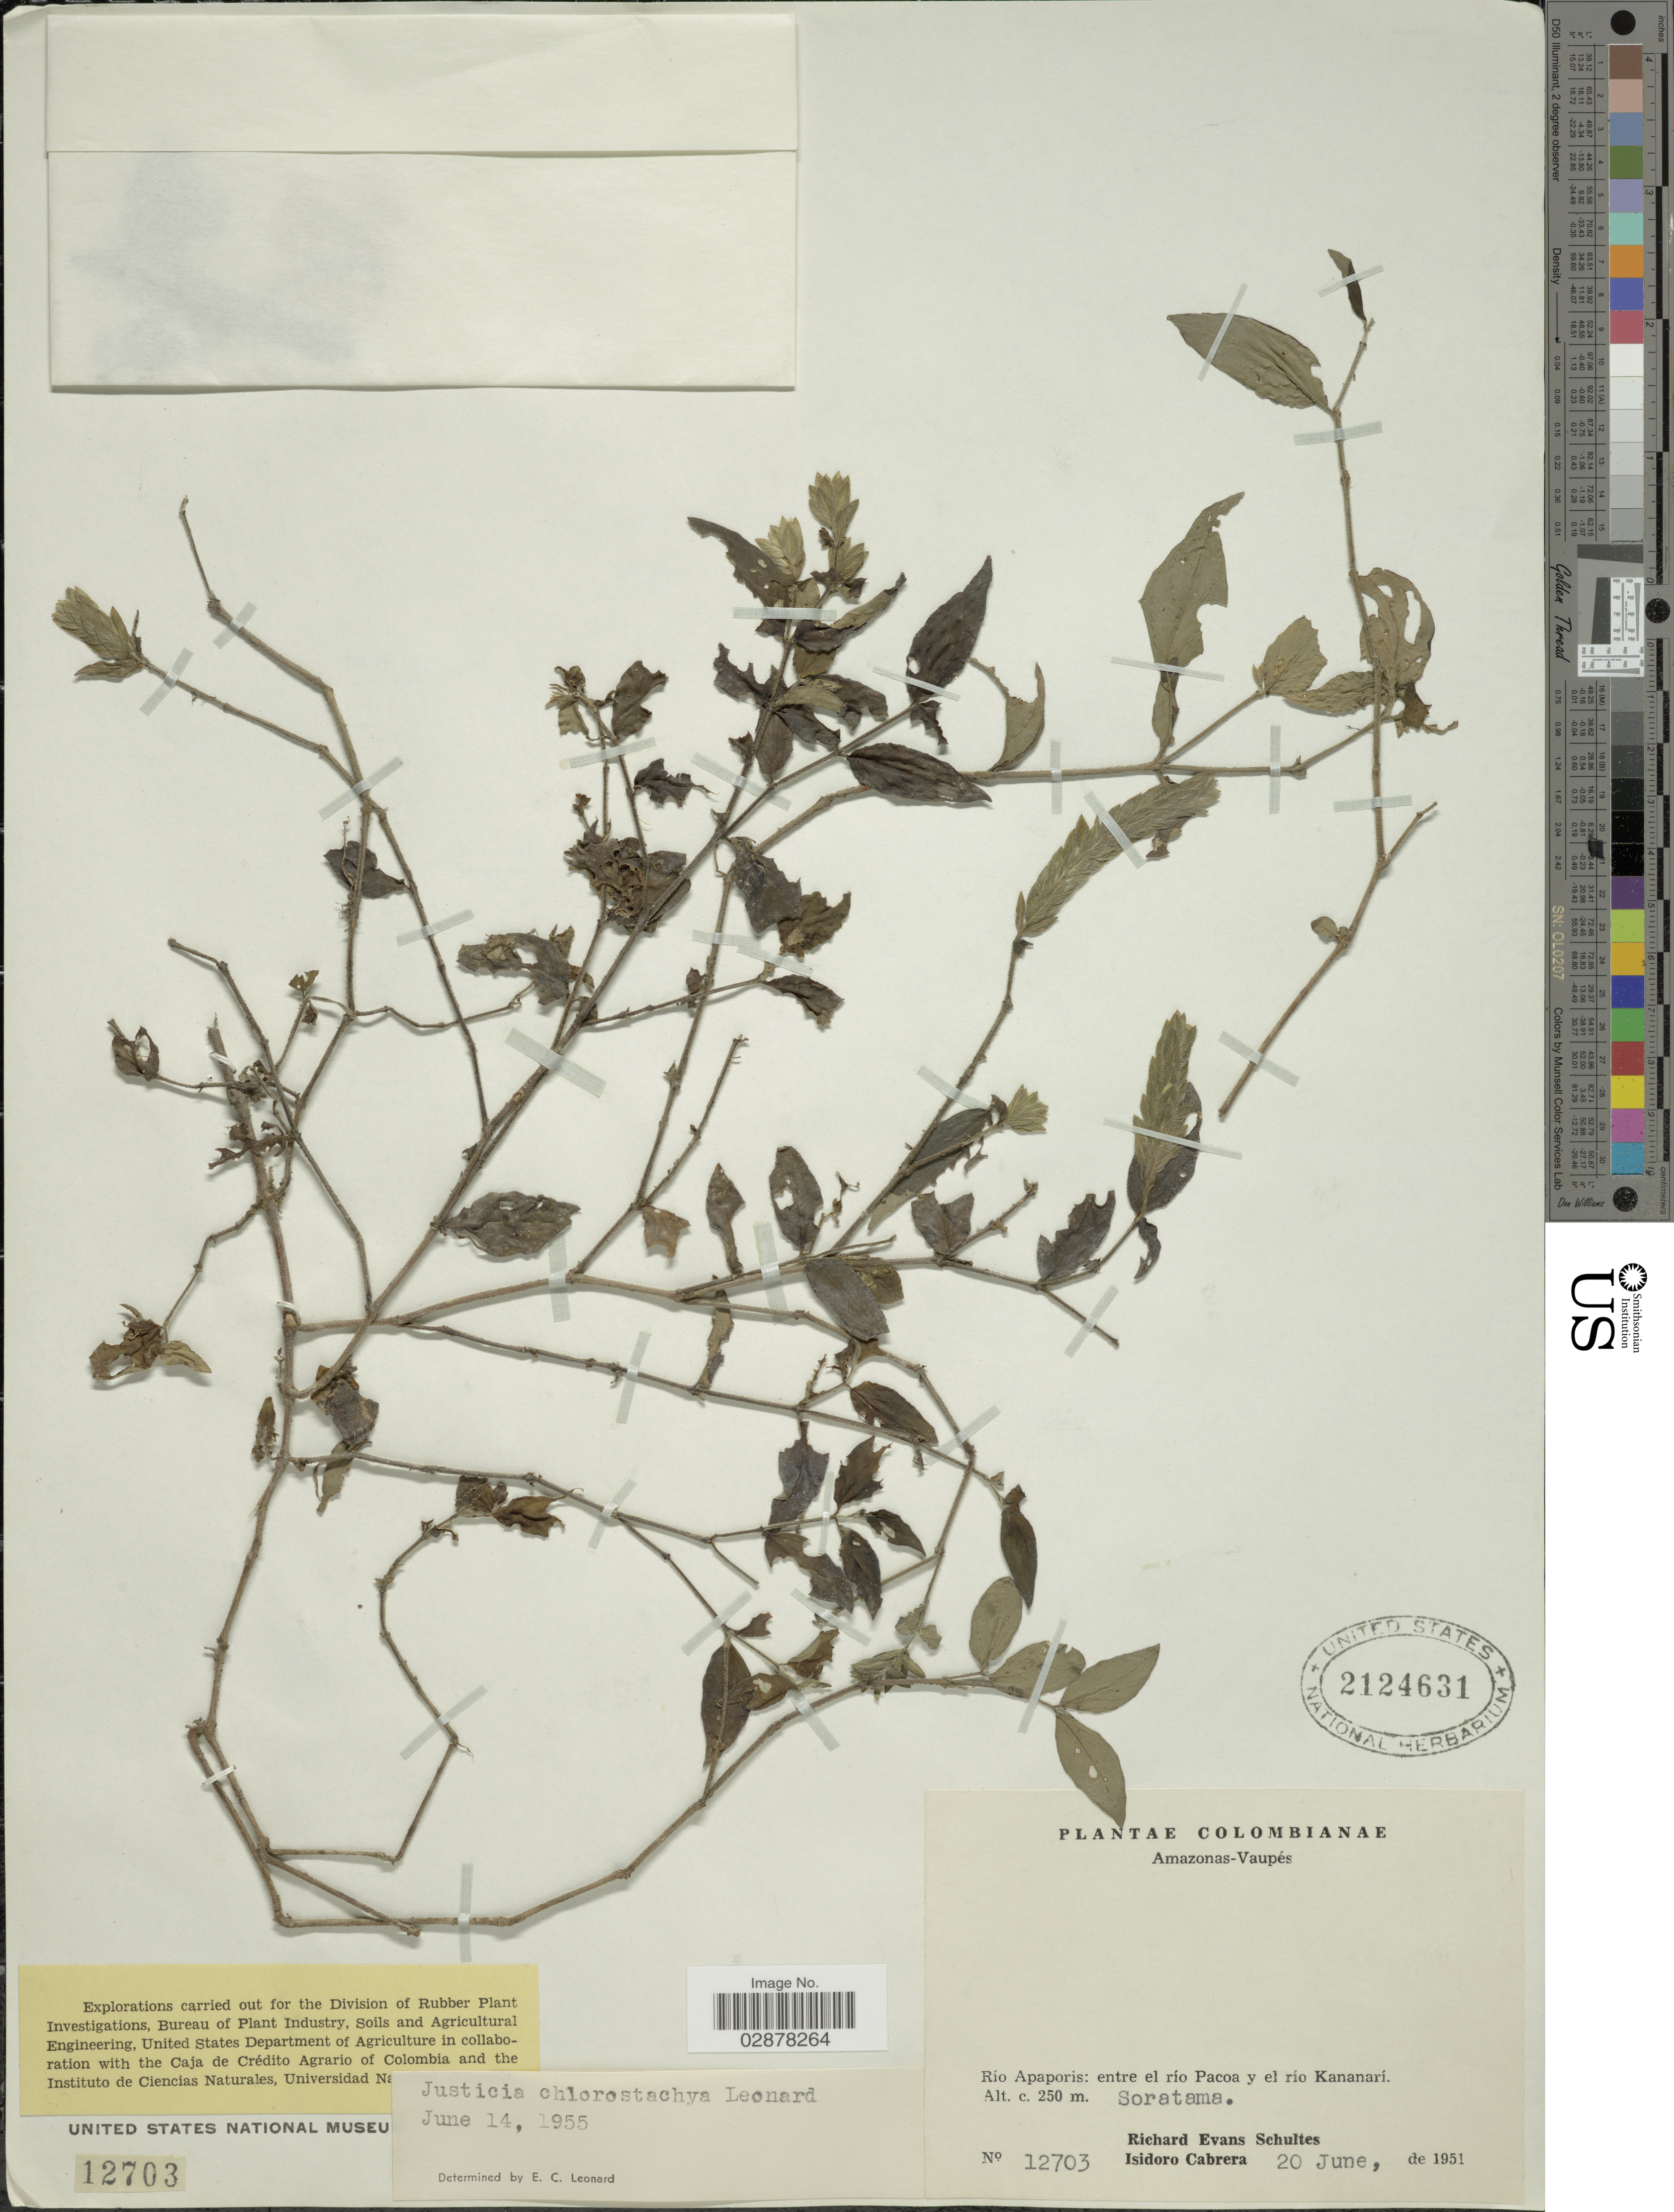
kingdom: Plantae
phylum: Tracheophyta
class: Magnoliopsida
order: Lamiales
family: Acanthaceae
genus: Justicia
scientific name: Justicia chlorostachya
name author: Leonard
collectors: R. E. Schultes & I. Cabrera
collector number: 12703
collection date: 1951-06-20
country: Colombia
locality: Amazonas-Vaupés, Río Apaporis, entre el río Pacoa y el rio Kananarí, Soratama.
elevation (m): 250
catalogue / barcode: US 2124631